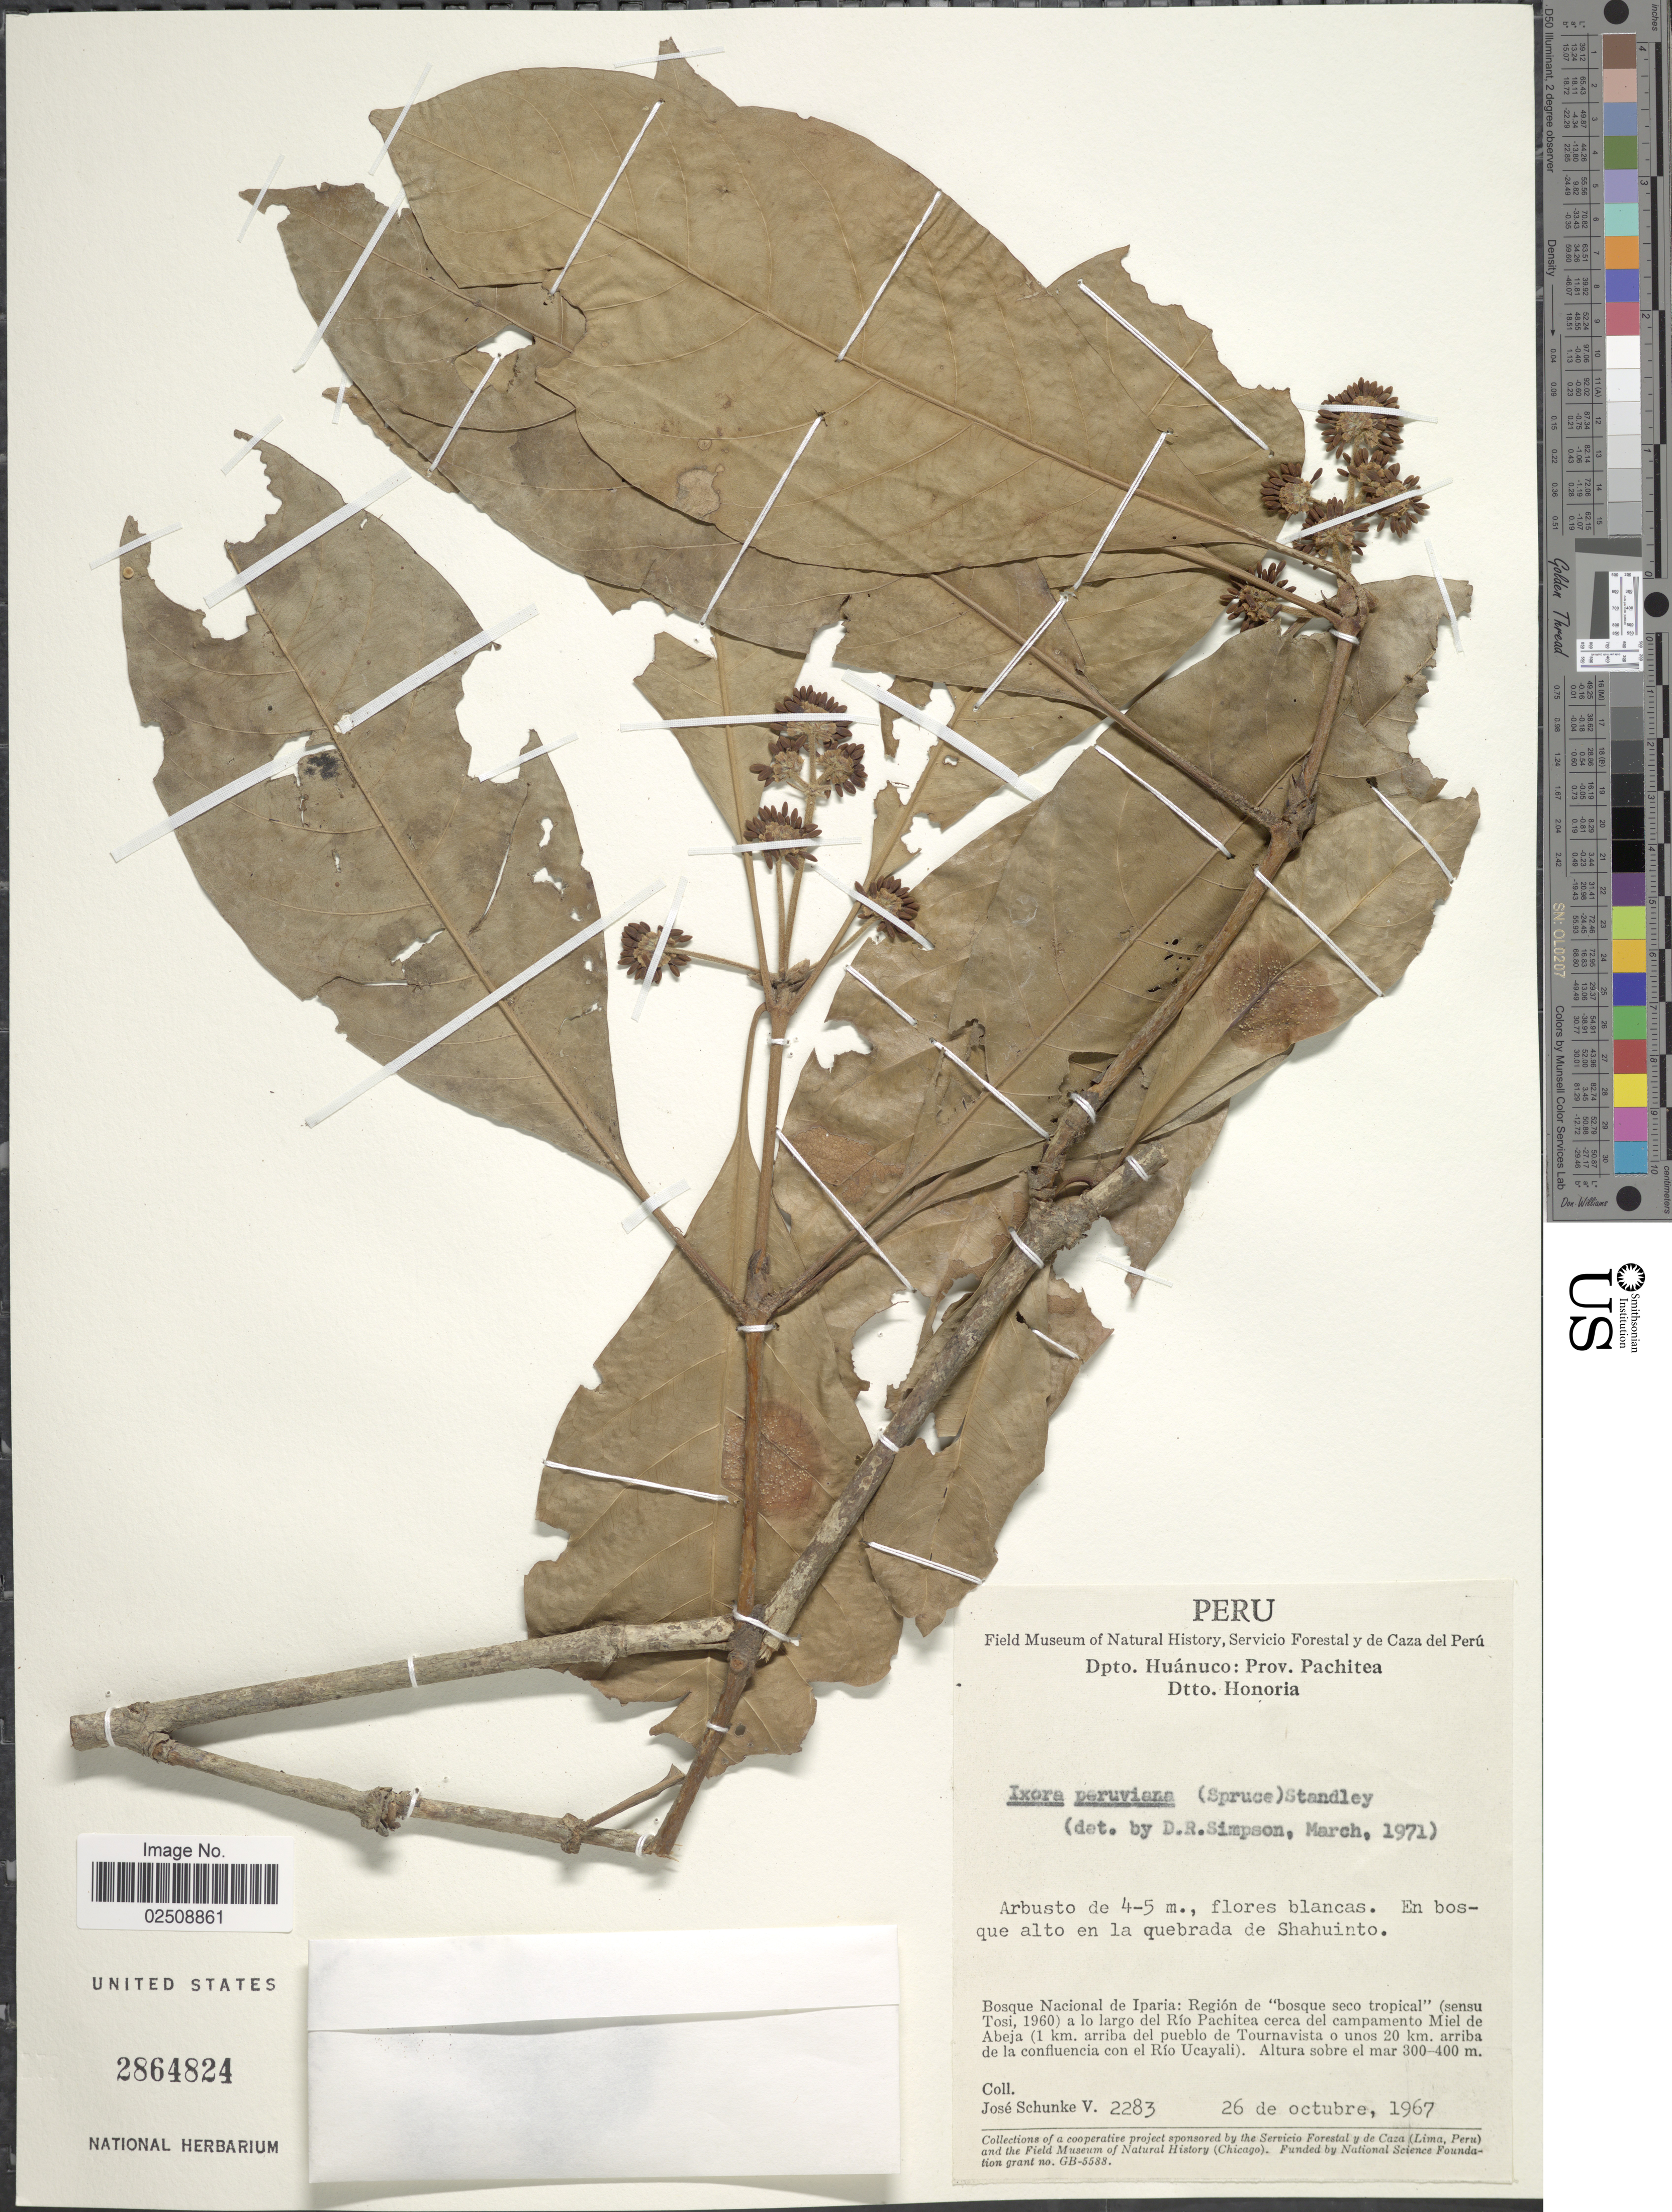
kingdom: Plantae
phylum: Tracheophyta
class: Magnoliopsida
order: Gentianales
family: Rubiaceae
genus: Ixora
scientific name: Ixora peruviana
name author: (Spruce ex K. Schum.) Standl.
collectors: J. Schunke Vigo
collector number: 2283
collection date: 1967-10-26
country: Peru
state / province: Huánuco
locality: Prov. Pachitea. Dtto. Honoria. Bosque Nacional de Iparia: Region de "bosque seco tropical" a lo largo del Rio Pachitea cerca del campamento Miel de Abeja (1 km. arriba del pueblo de Tournavista o unos 20 km. arriba de la confluencia con el Rio Ucayali)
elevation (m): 300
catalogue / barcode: US 2864824